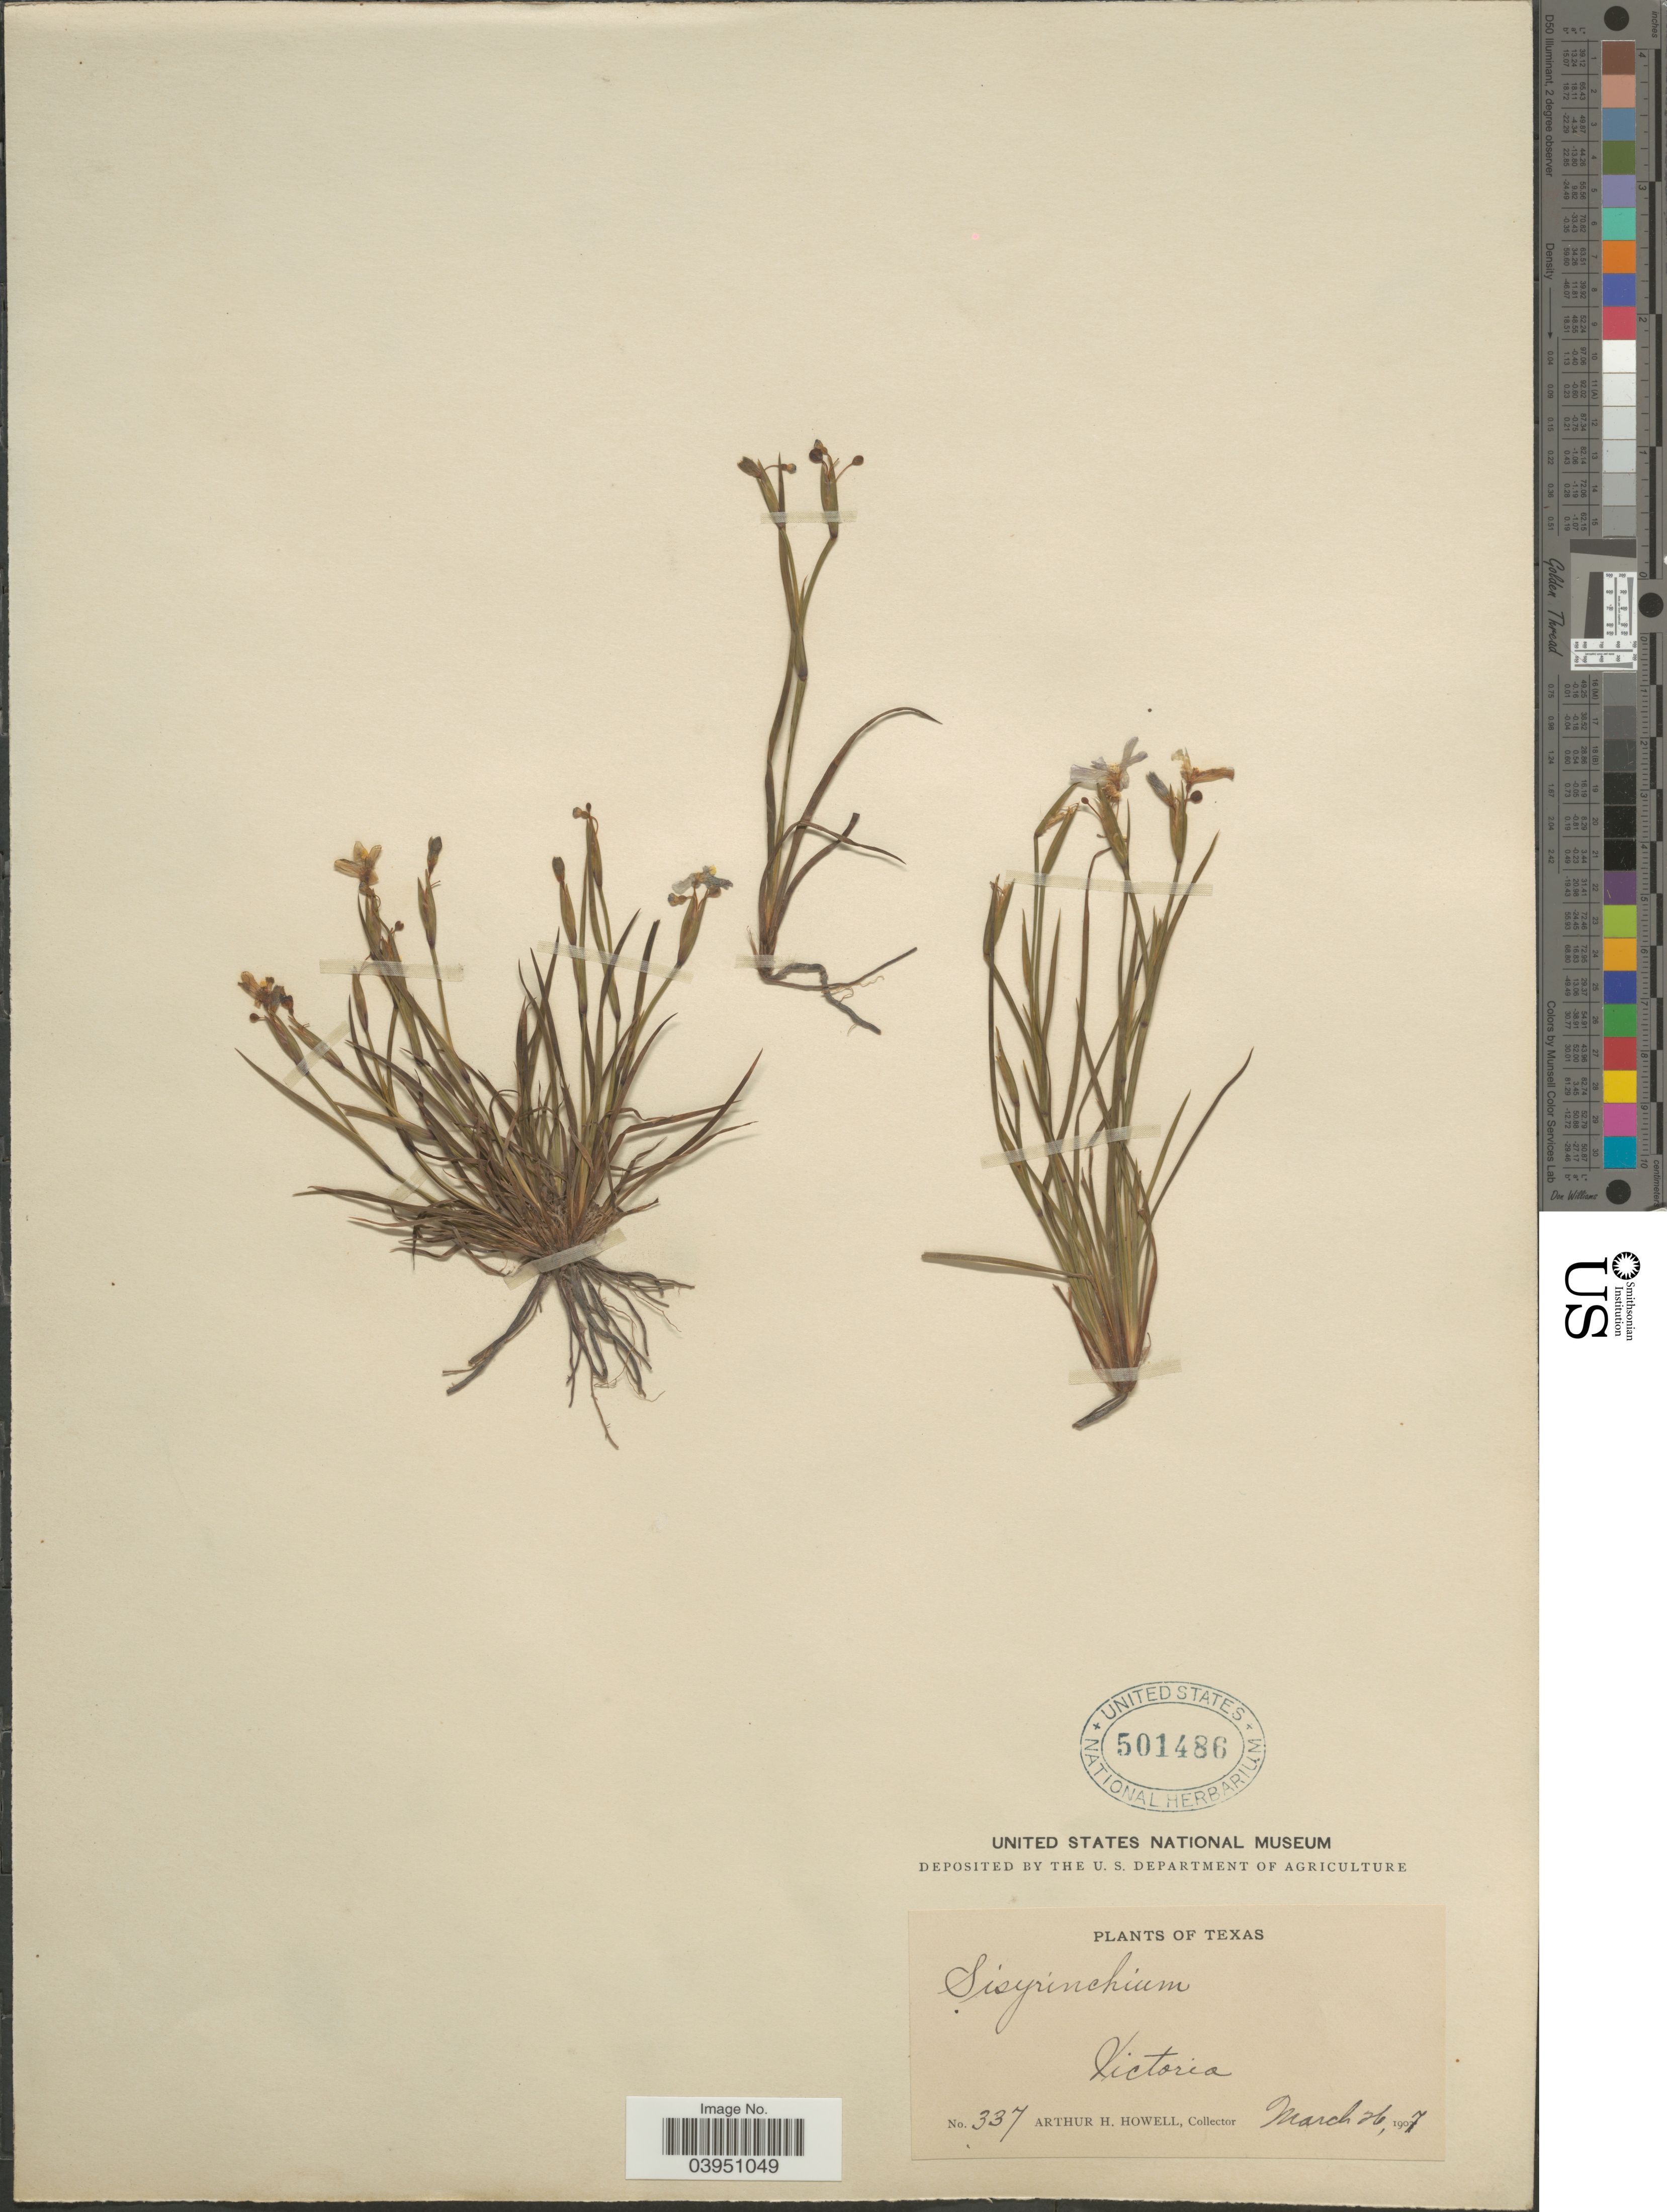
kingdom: Plantae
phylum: Tracheophyta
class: Liliopsida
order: Asparagales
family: Iridaceae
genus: Sisyrinchium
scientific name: Sisyrinchium flaccidum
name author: E.P. Bicknell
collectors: A. H. Howell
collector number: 337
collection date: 1907-03-26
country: United States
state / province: Texas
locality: Victoria.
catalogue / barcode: US 501486